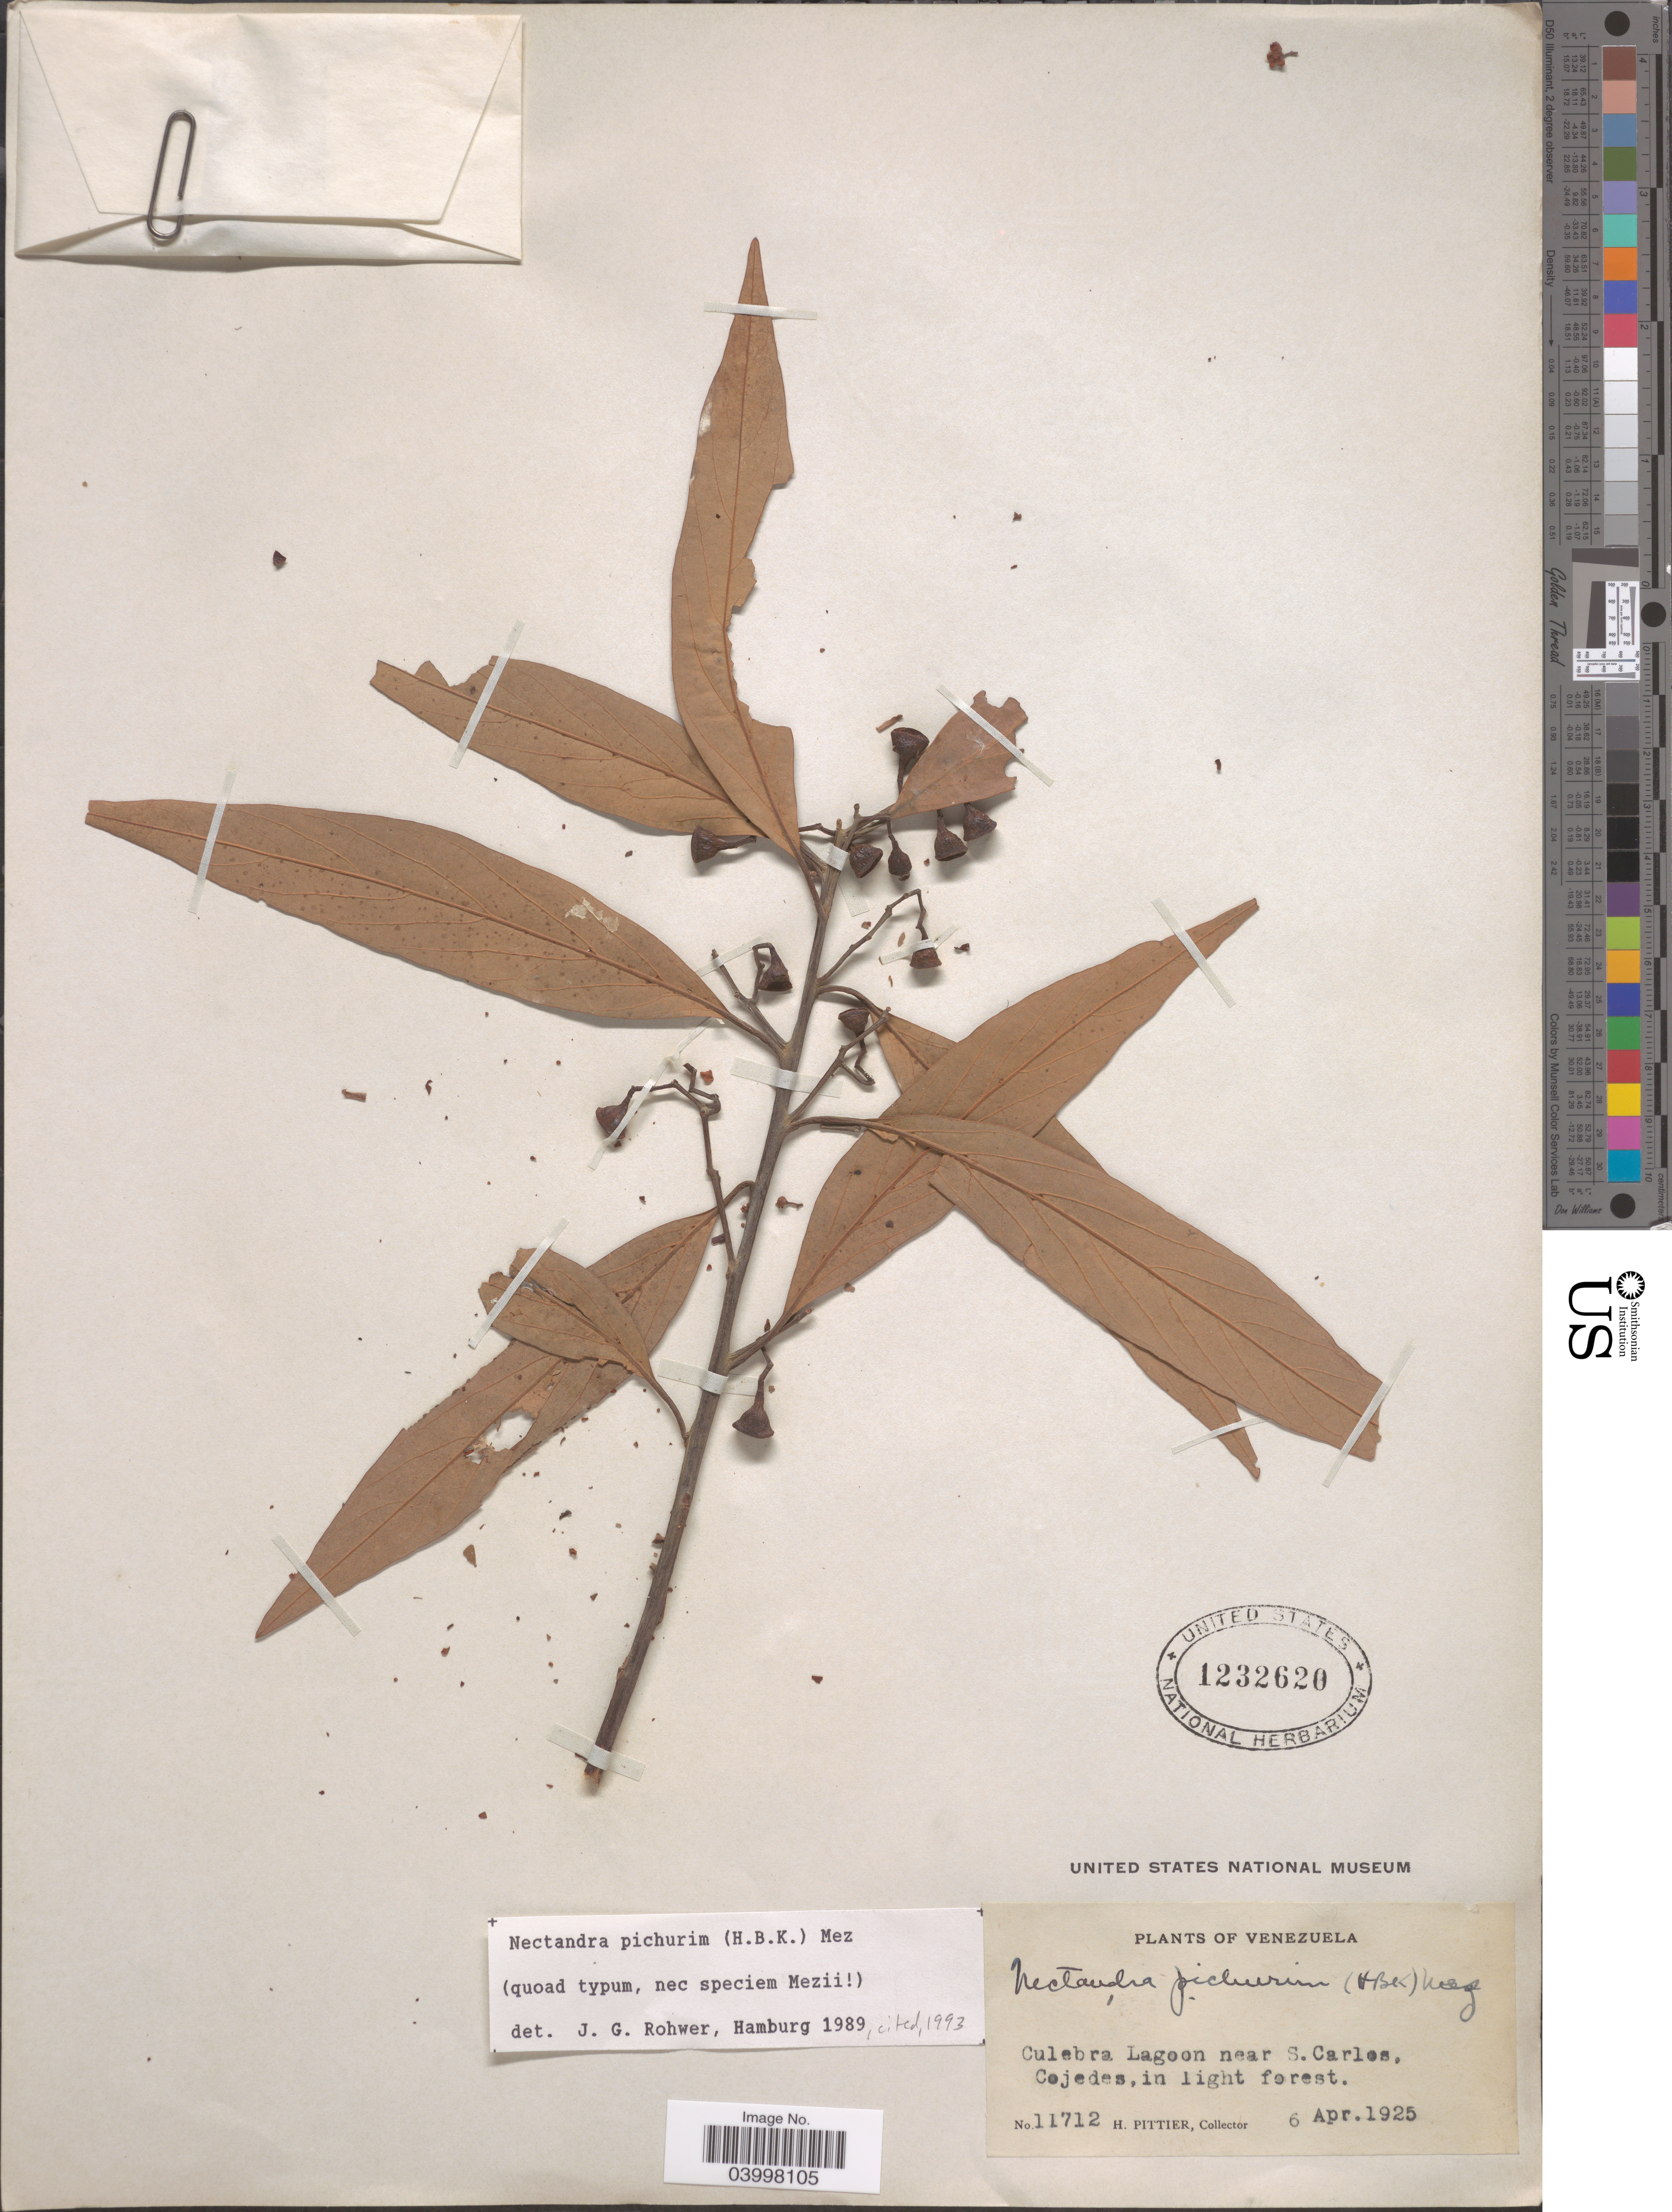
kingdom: Plantae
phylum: Tracheophyta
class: Magnoliopsida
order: Laurales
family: Lauraceae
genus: Nectandra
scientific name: Nectandra pichurim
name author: (Kunth) Mez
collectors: H. F. Pittier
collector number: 11712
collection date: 1925-04-06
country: Venezuela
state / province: Cojedes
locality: Culebra Lagoon near S.Carlos, Cojedes, in light forest.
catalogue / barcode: US 1232620